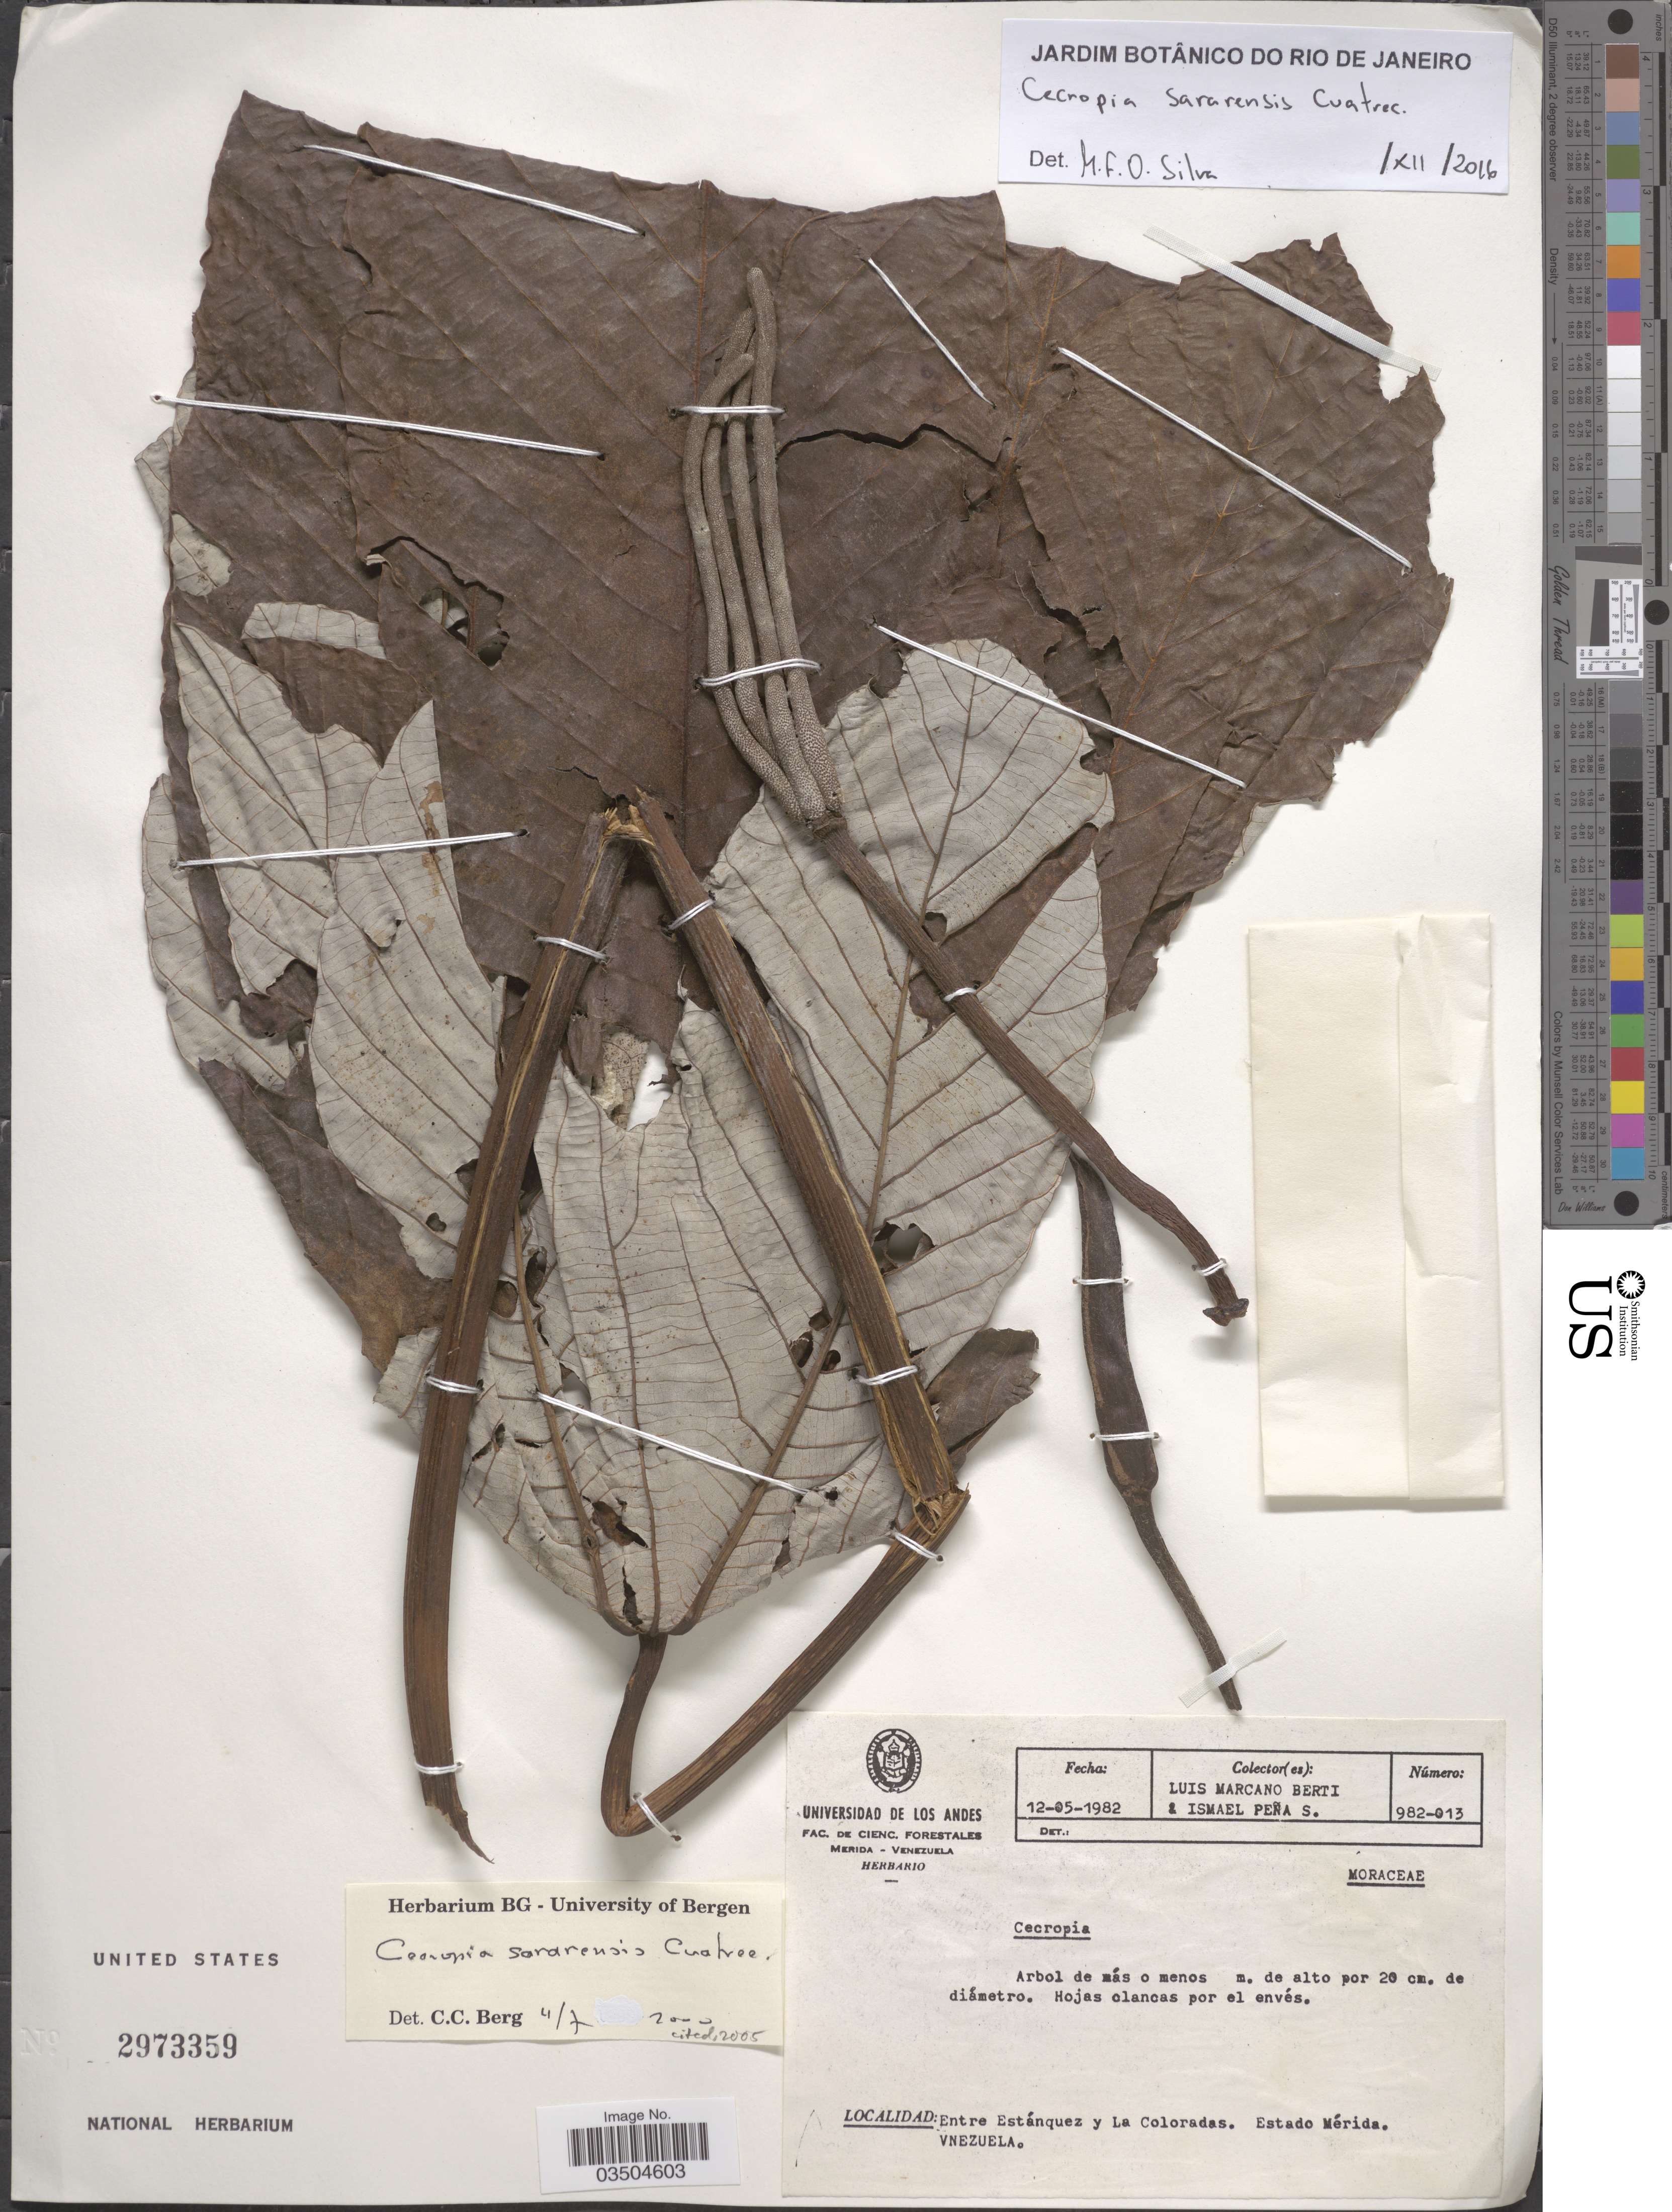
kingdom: Plantae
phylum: Tracheophyta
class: Magnoliopsida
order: Rosales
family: Urticaceae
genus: Cecropia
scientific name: Cecropia sararensis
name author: Cuatrec.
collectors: L. Marcano-Berti & I. Peña S.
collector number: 982-013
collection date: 1982-05-12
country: Venezuela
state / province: Merida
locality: Entre Estánquez y La Coloradas.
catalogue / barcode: US 2973359